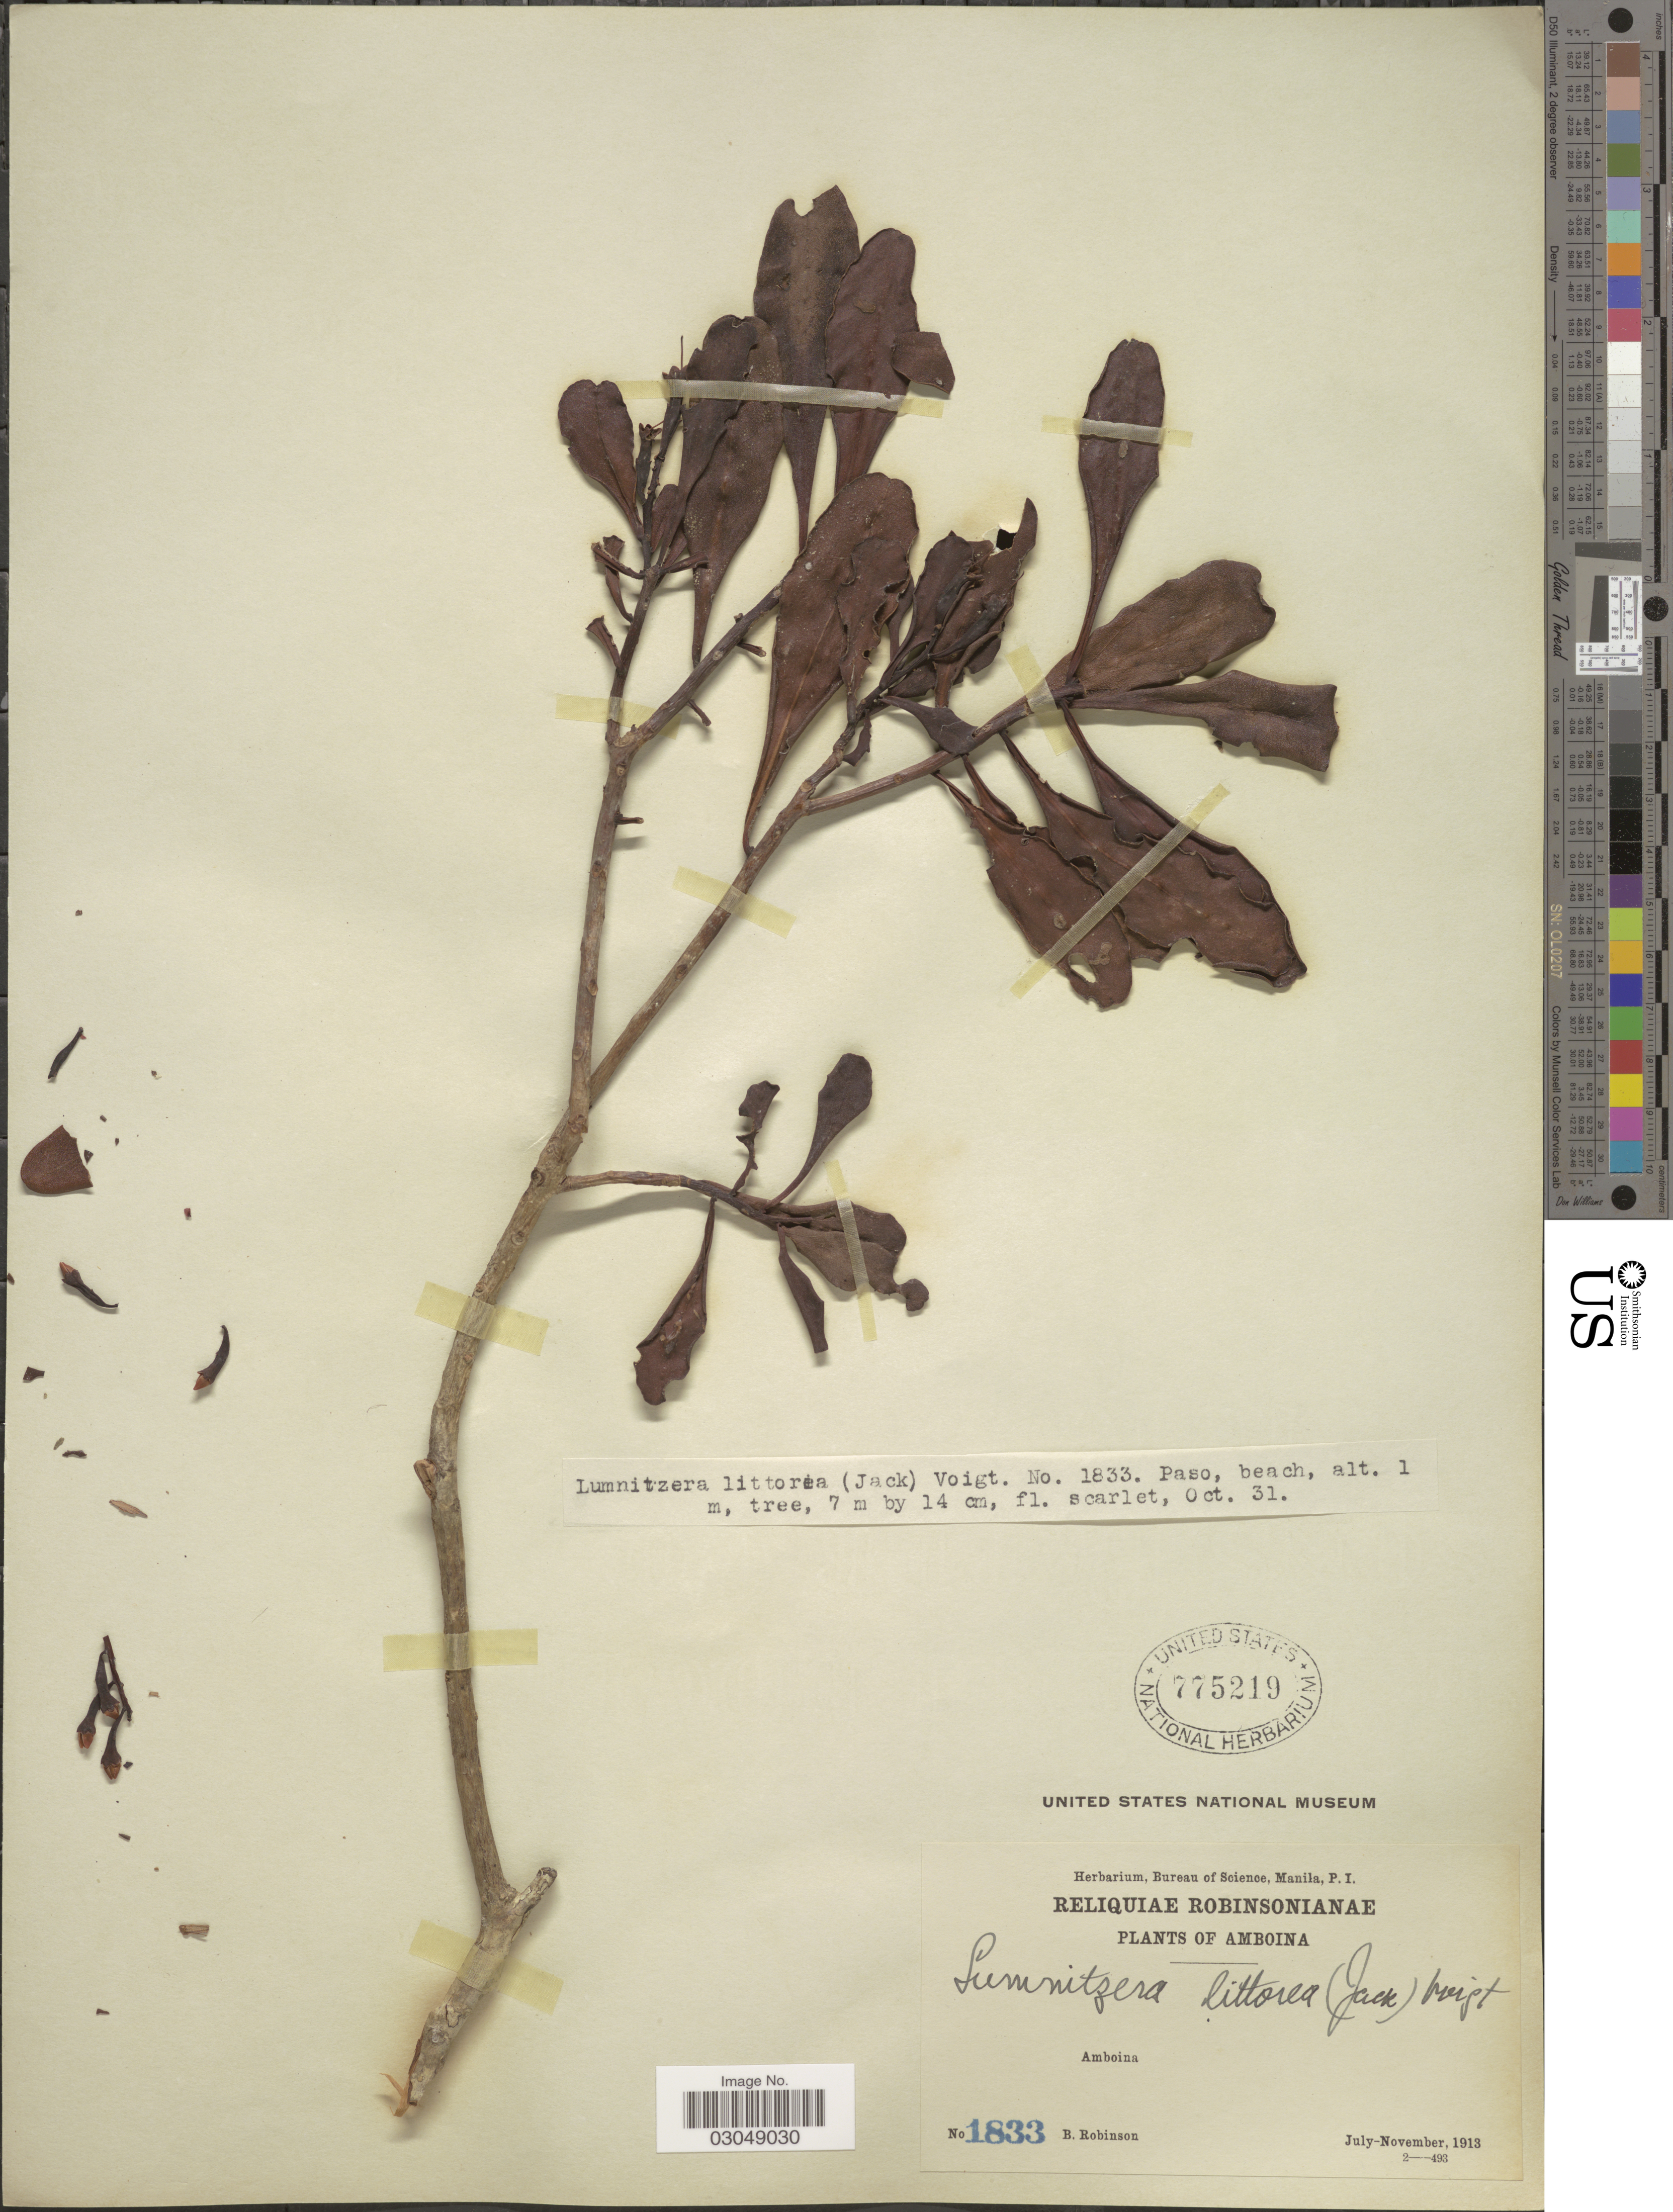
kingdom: Plantae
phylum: Tracheophyta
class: Magnoliopsida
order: Myrtales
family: Combretaceae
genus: Lumnitzera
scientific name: Lumnitzera littorea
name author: (Jack) Voight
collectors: B. Robinson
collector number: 1833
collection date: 1913-07/1913-11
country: Indonesia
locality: Amboina.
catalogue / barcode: US 775219